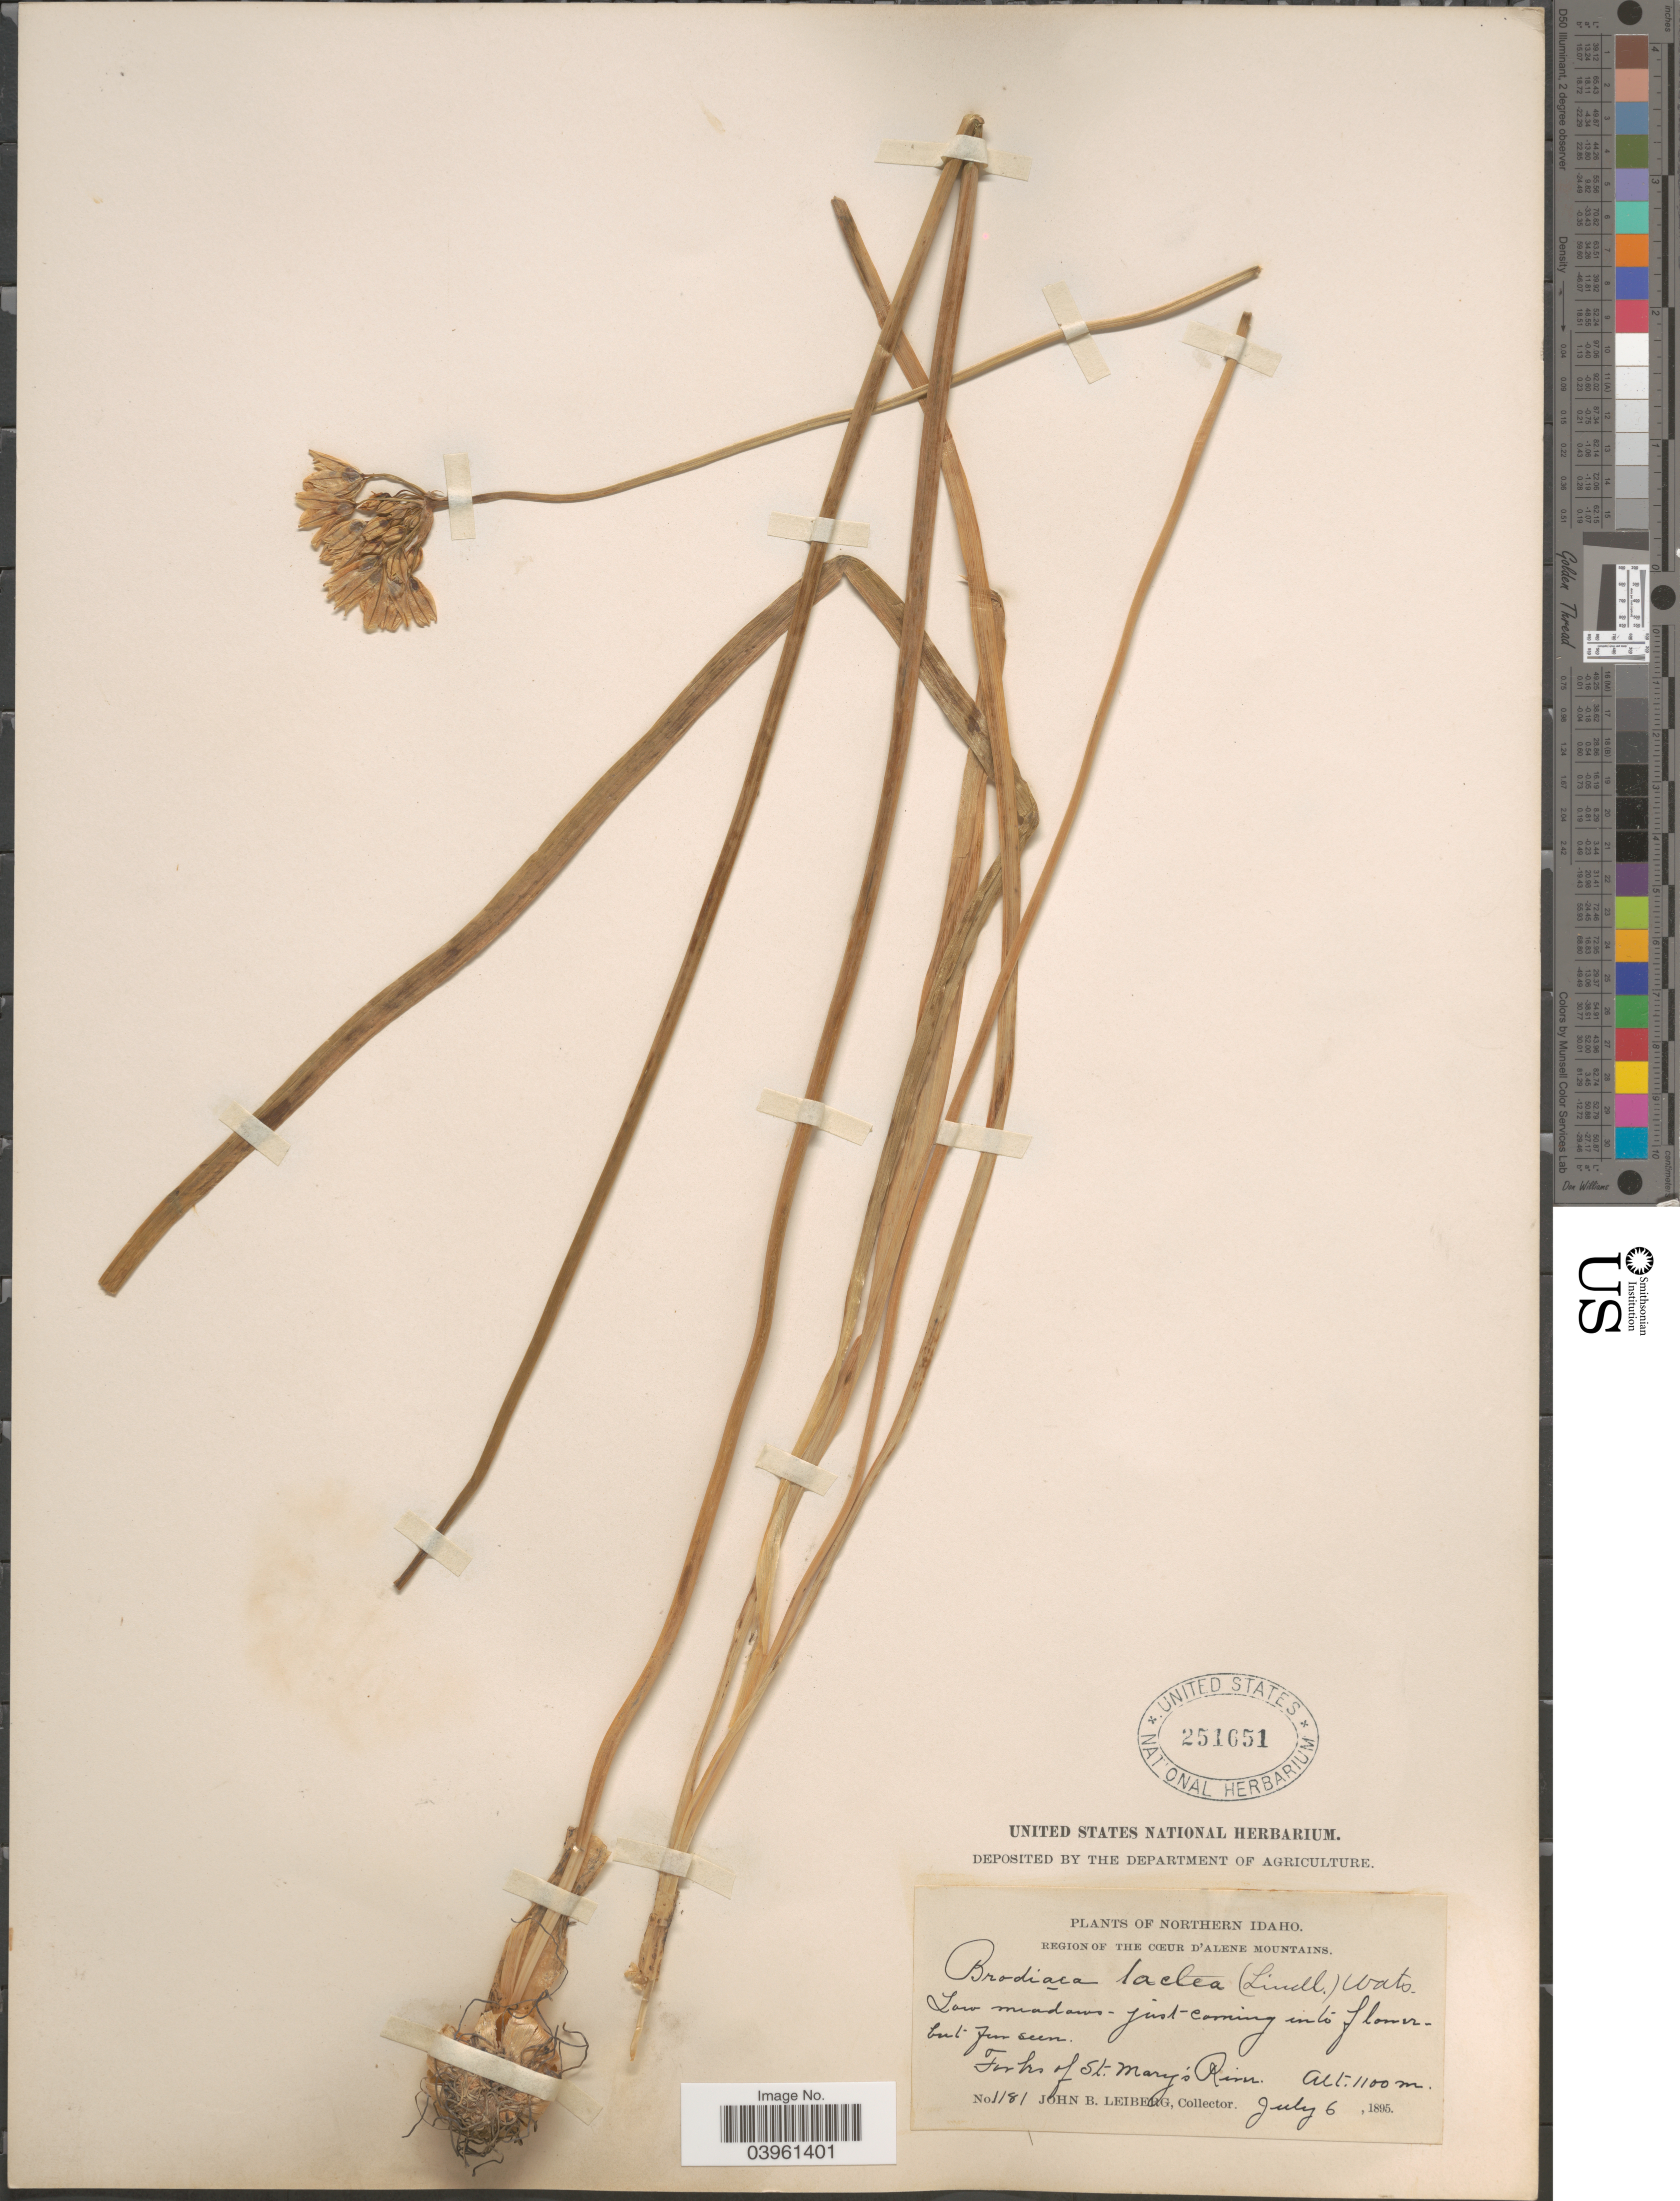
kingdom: Plantae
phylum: Tracheophyta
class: Liliopsida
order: Asparagales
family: Asparagaceae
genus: Triteleia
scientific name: Triteleia hyacinthina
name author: (Lindl.) Greene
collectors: J. B. Leiberg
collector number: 1181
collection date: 1895-07-06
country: United States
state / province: Idaho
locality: Northern Idaho. Region of the Cœur d'Alene Mountains. Forks of St. Mary's Rim.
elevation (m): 1100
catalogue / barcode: US 251651